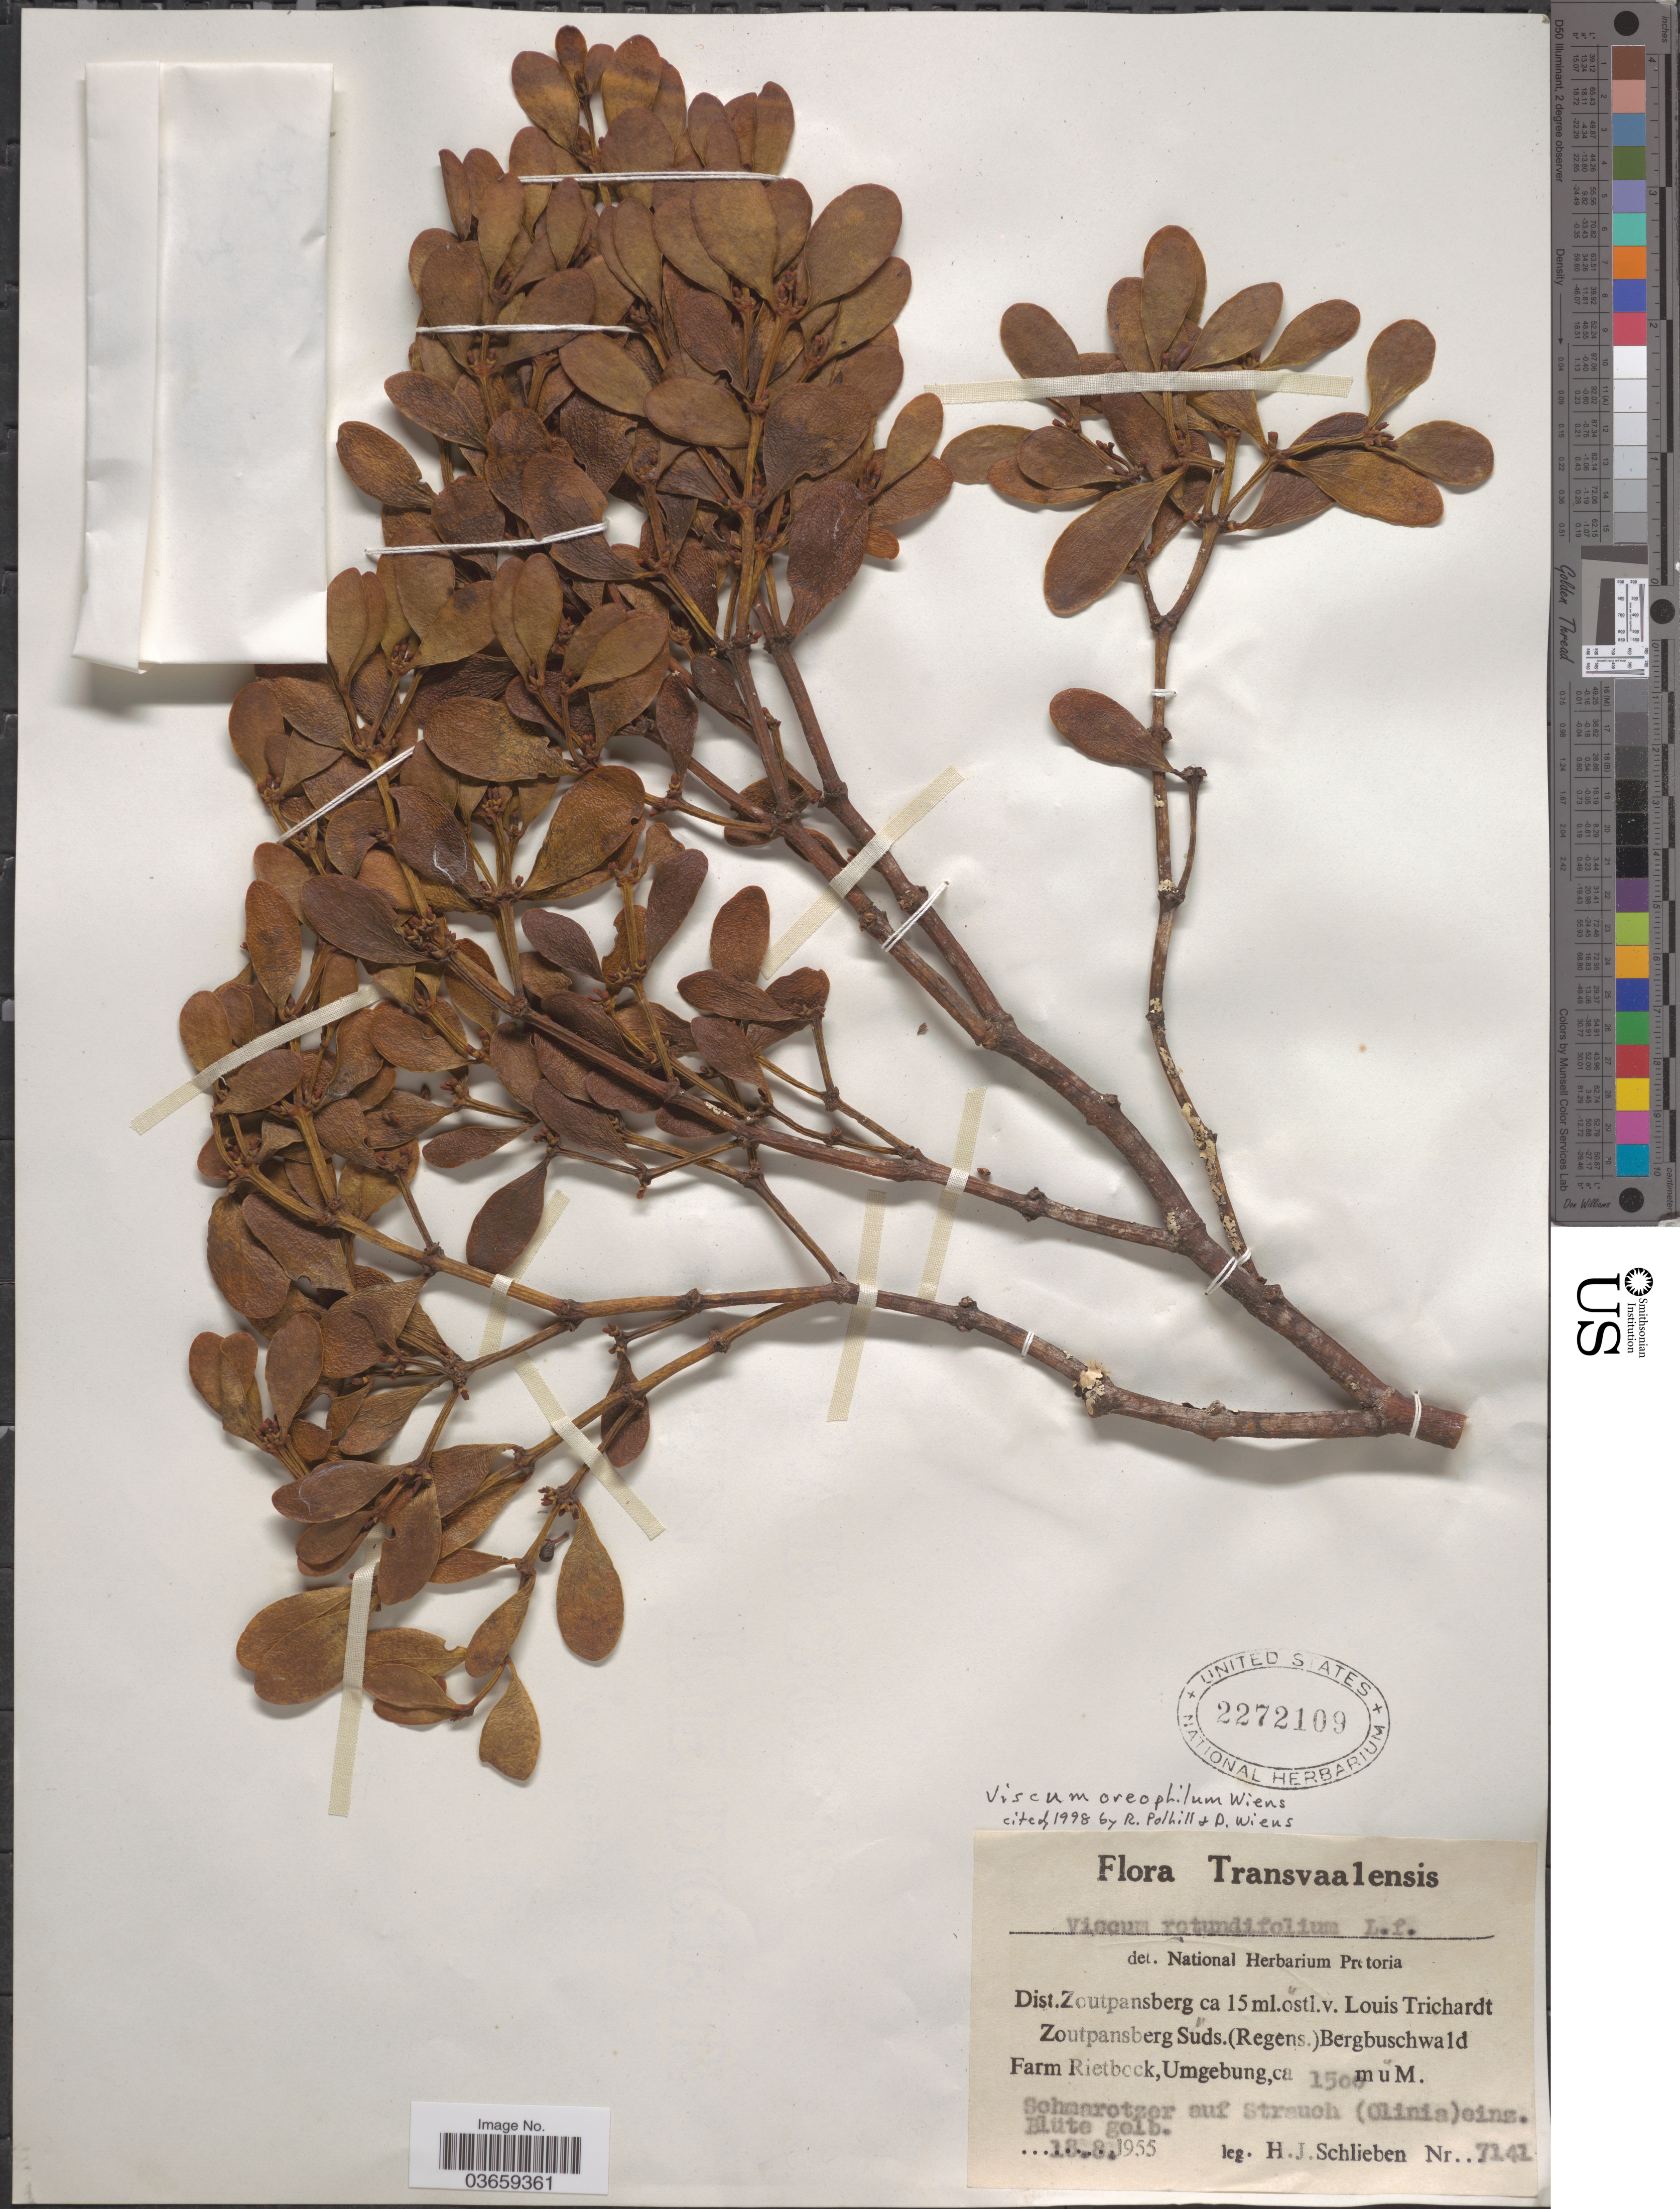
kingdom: Plantae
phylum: Tracheophyta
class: Magnoliopsida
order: Santalales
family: Viscaceae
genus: Viscum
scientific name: Viscum oreophilum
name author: Wiens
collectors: H. J. Schlieben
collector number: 7141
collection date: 1955-08-18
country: South Africa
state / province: Limpopo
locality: Transvaalensis. Dist. Zoutpansberg ca 15 ml. östl. v. Louis Trichardt Zoutpansberg Süds. (Regens). Bergbuschwald Farm Rietboek, Umgebung.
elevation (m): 1500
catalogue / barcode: US 2272109